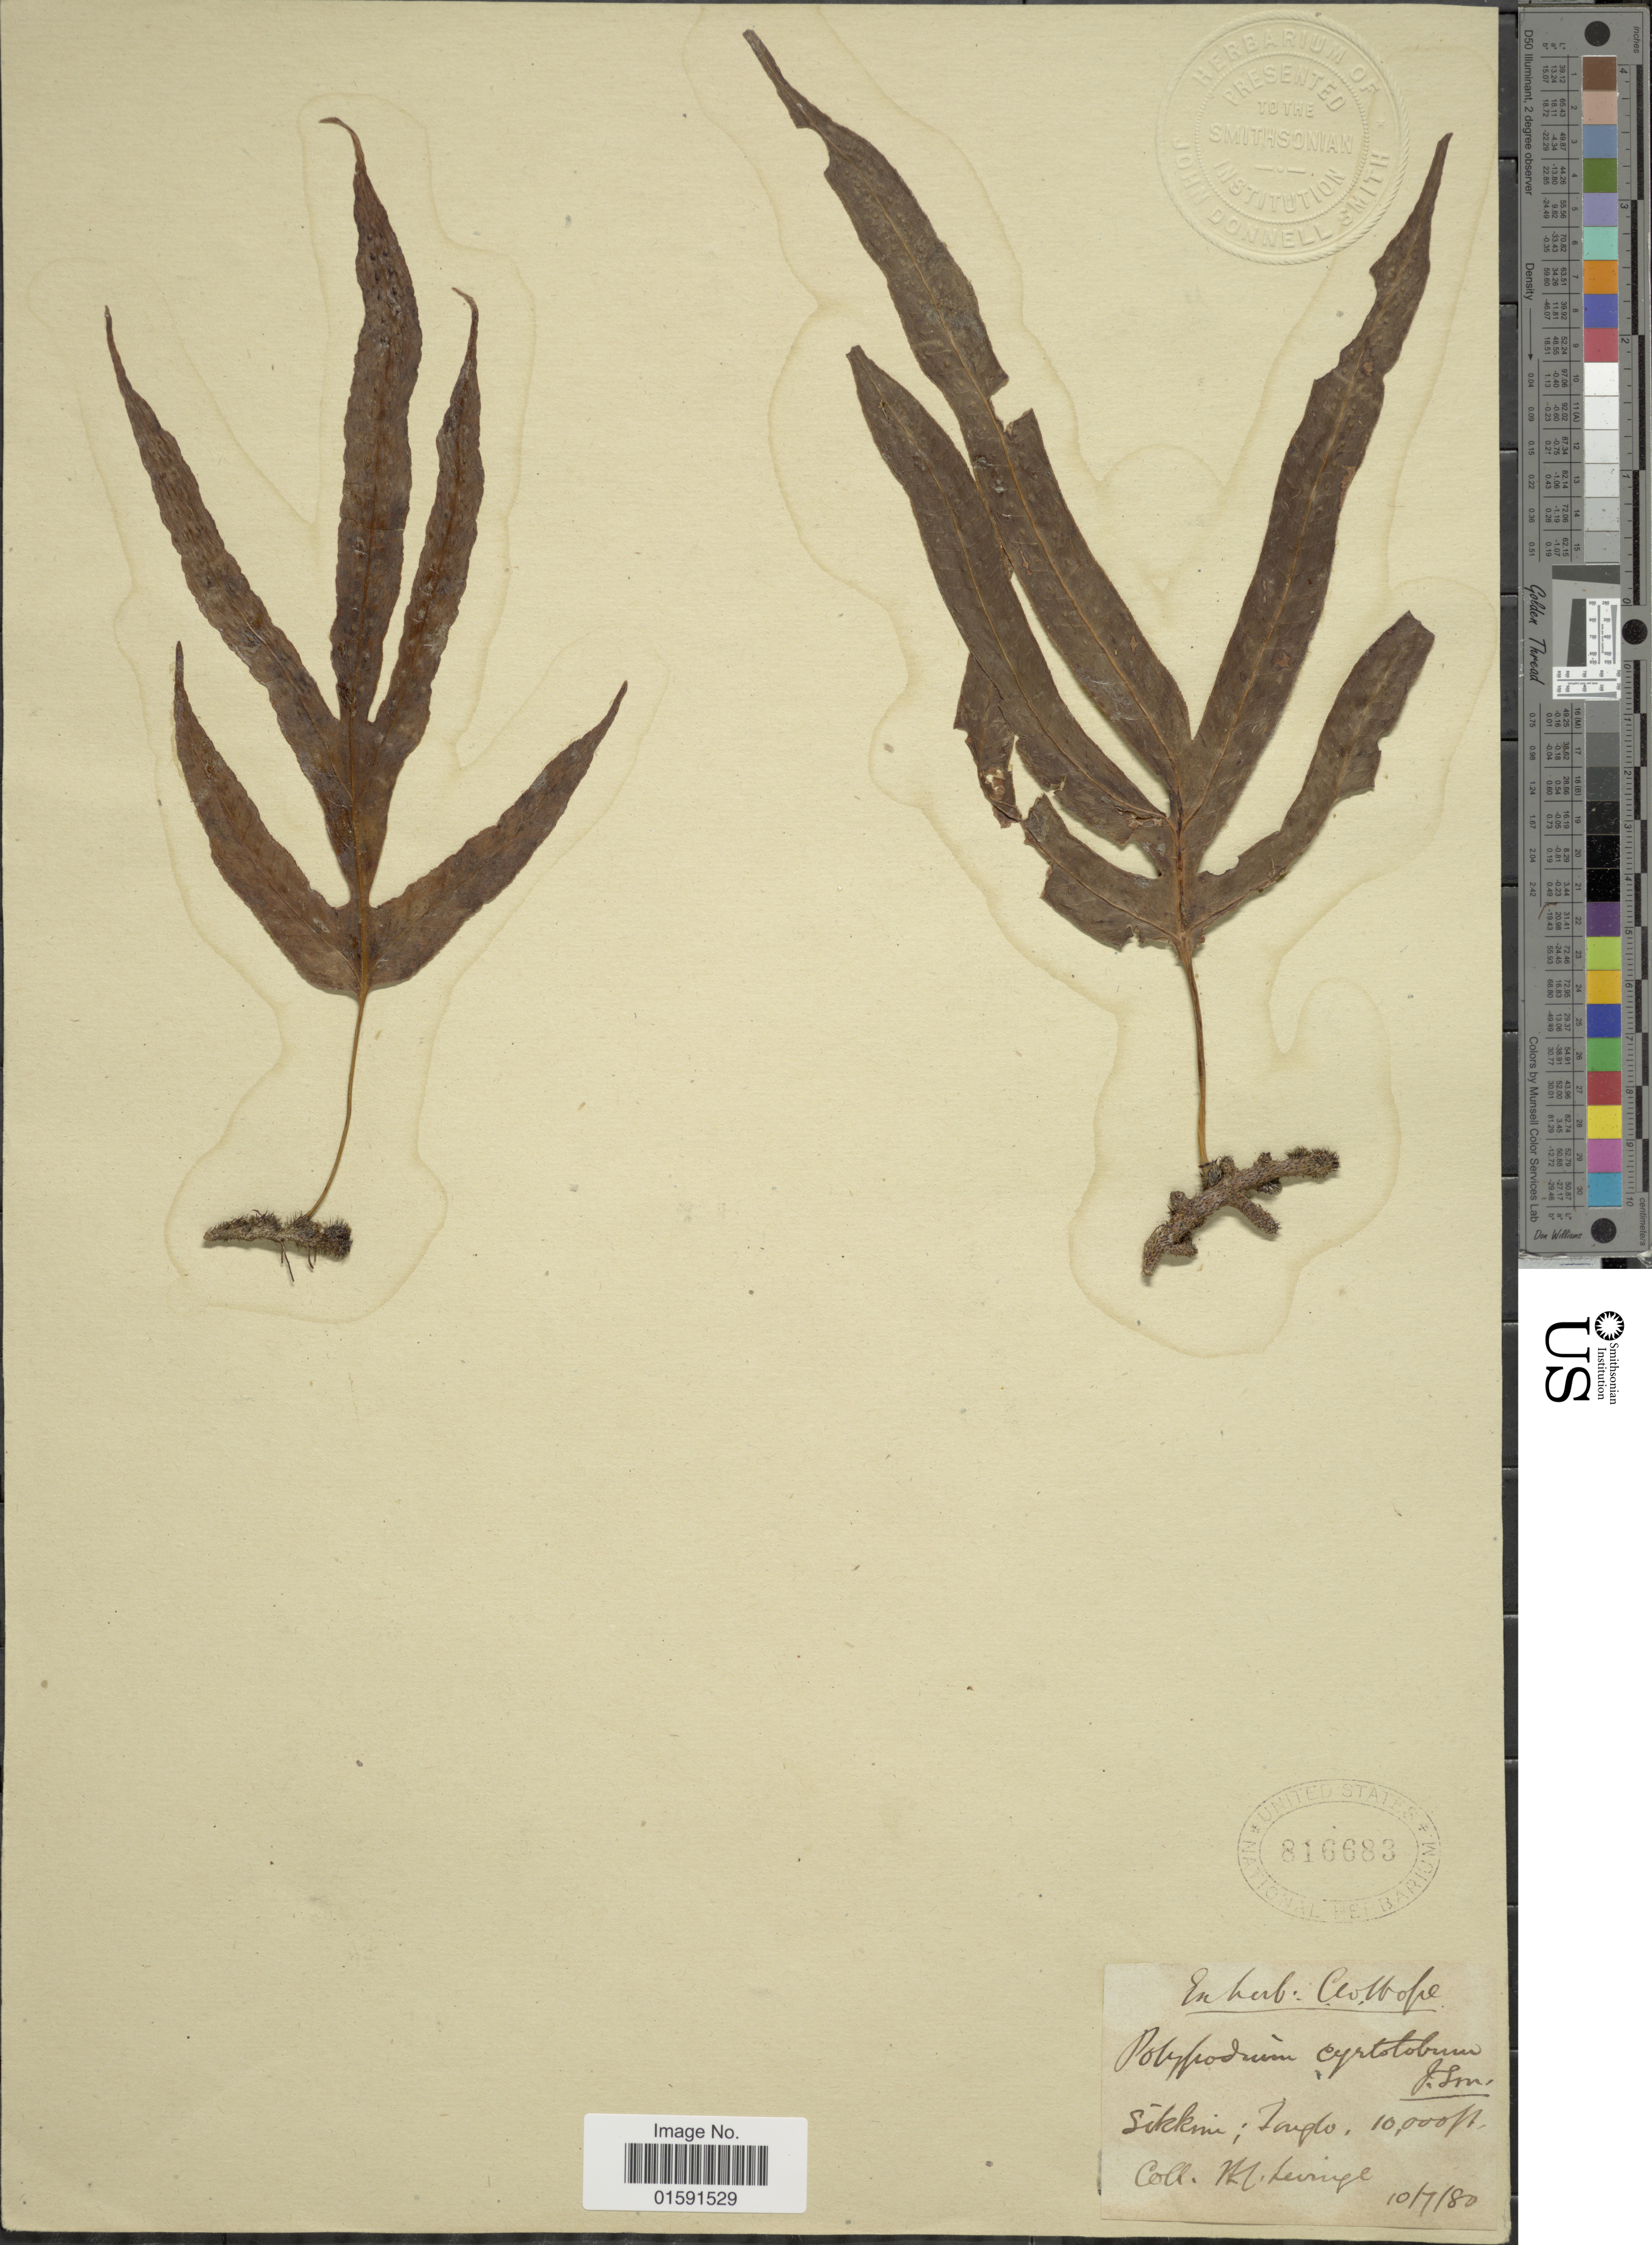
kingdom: Plantae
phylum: Tracheophyta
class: Polypodiopsida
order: Polypodiales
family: Polypodiaceae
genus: Selliguea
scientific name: Selliguea stewartii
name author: (Bedd.) S. L. Yu et al.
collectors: H. Levinge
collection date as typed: Transcribed d/m/y: 10/7/80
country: India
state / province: Sikkim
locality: Tongla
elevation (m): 3048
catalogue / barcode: US 816683